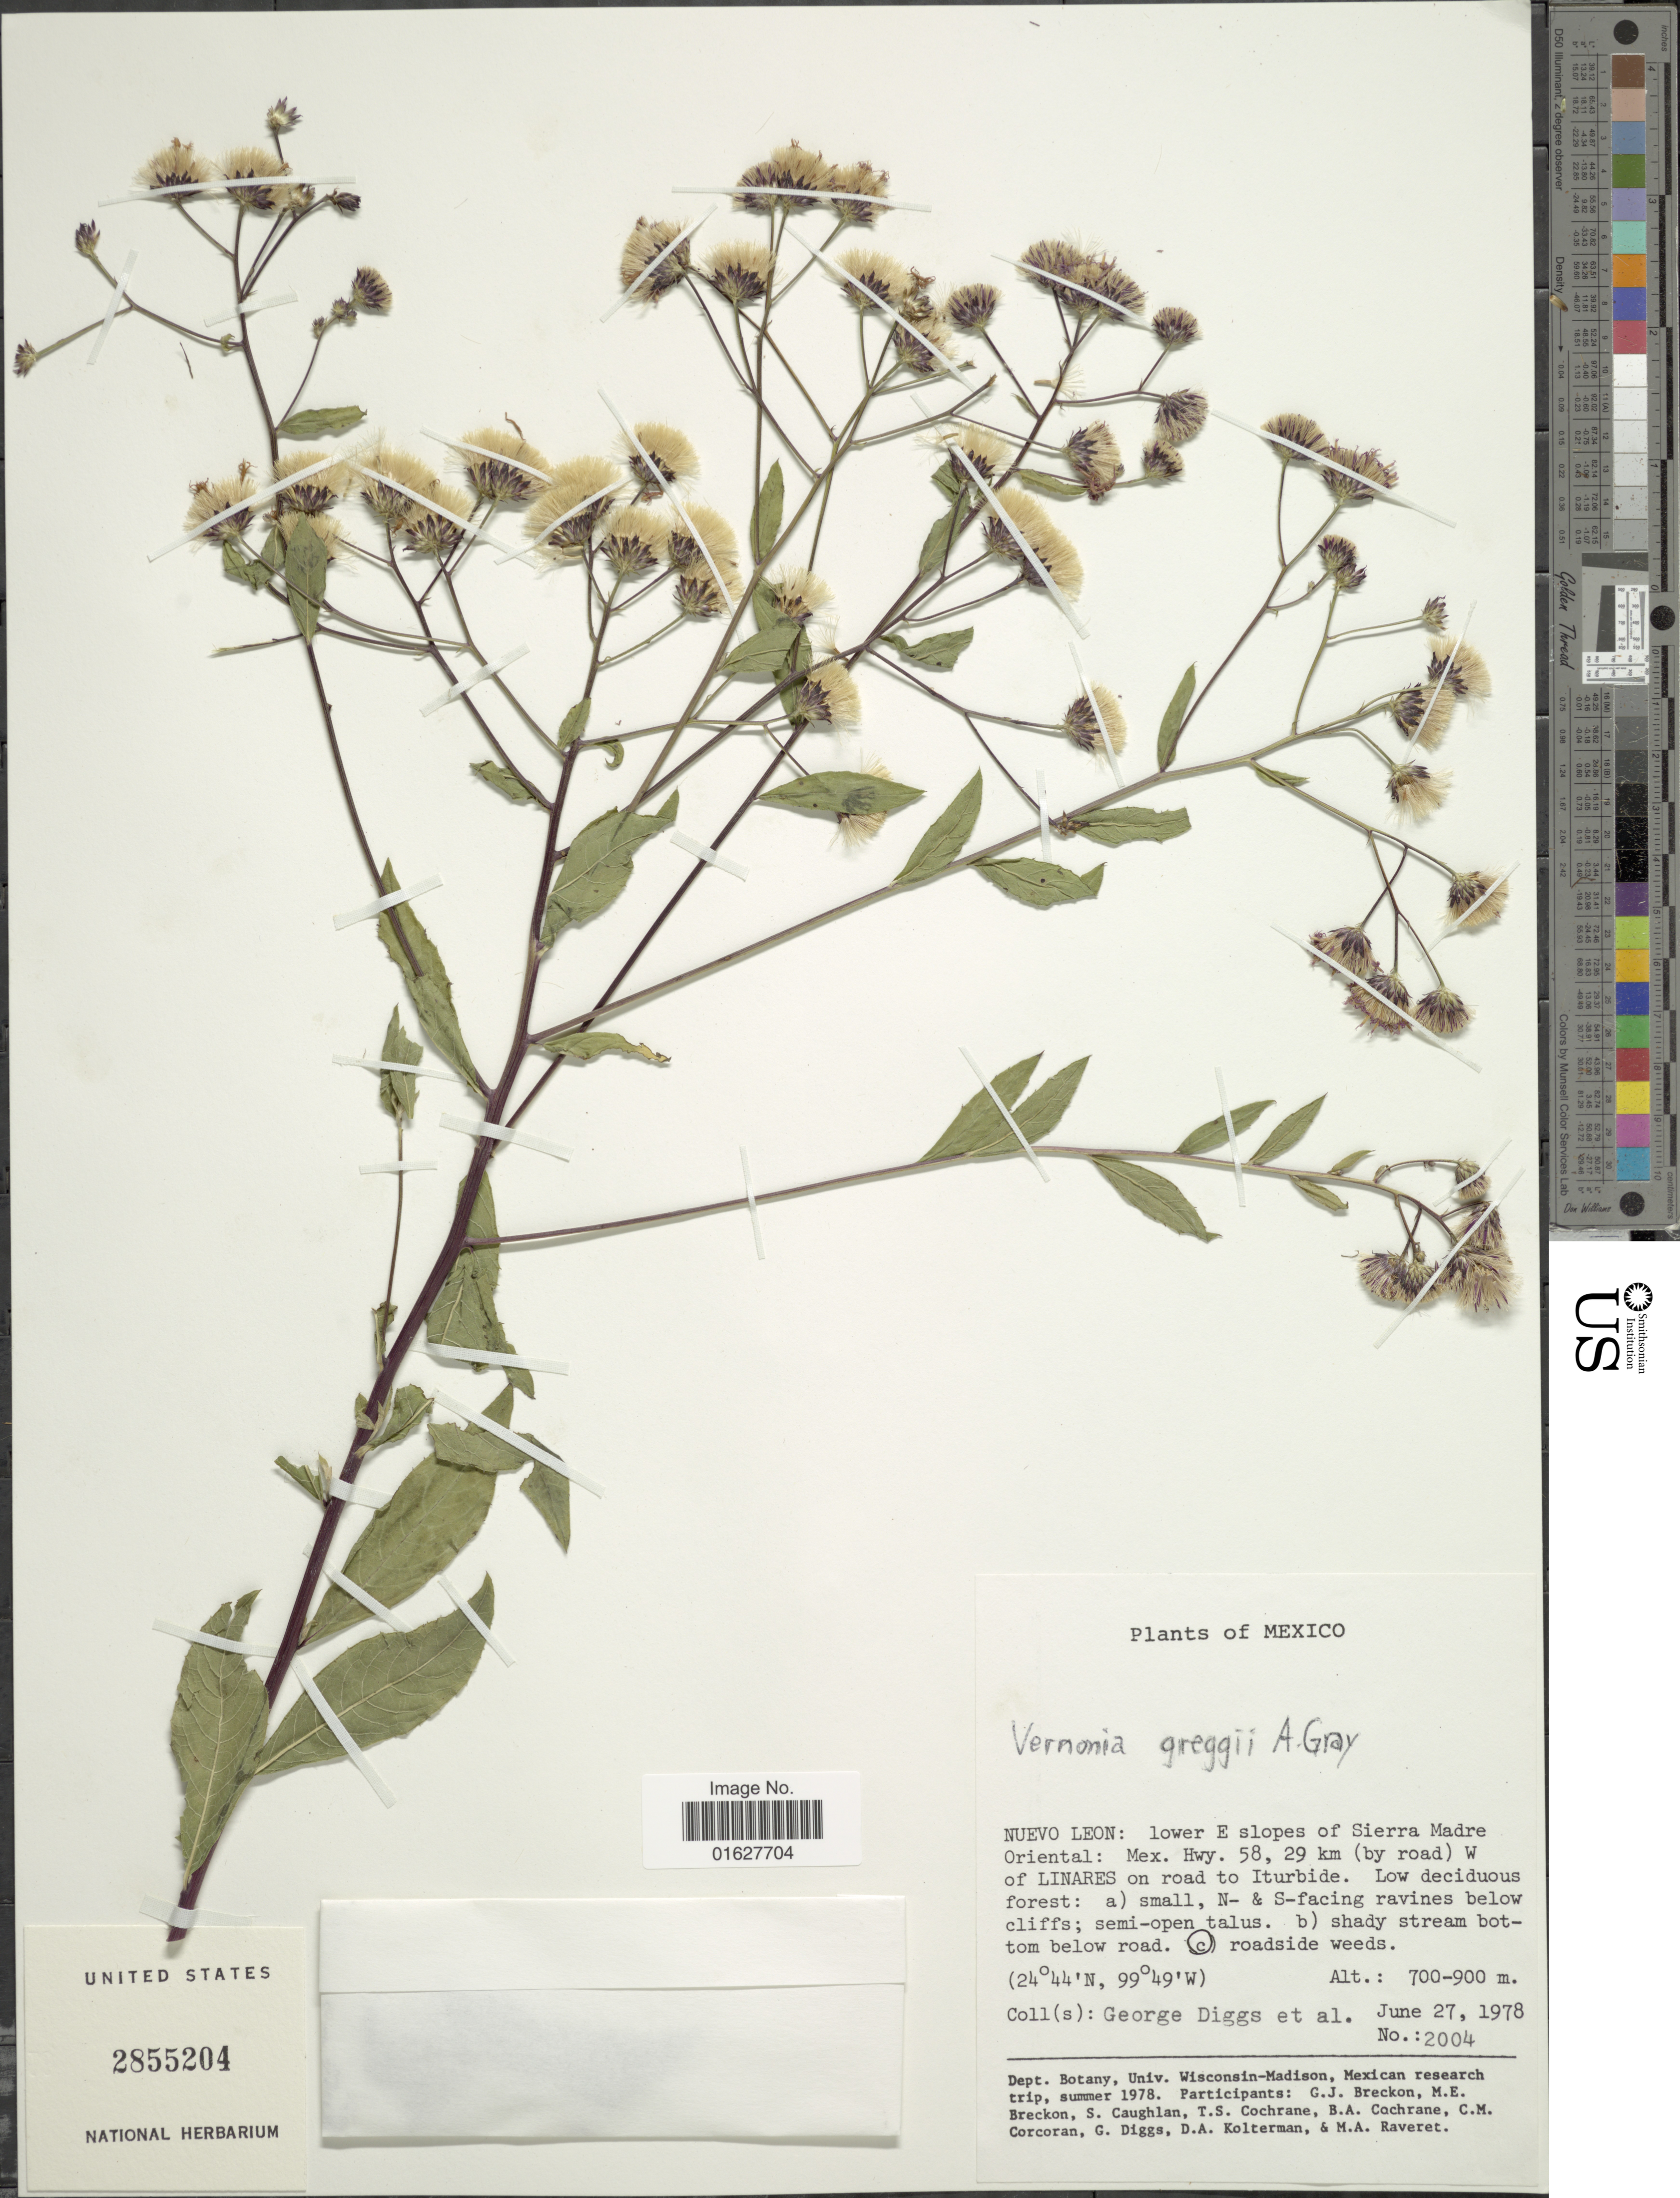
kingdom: Plantae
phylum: Tracheophyta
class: Magnoliopsida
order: Asterales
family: Asteraceae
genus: Vernonia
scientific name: Vernonia greggii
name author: A. Gray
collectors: G. Diggs & et al.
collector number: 2004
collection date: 1978-06-27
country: Mexico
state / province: Nuevo León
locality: Mexico, Nuevo León: Lower E slopes of Sierra Madre Oriental: Mex. Hwy. 58, 29 km (by road) W of Linares on road to Iturbide. Low Deciduous forest: c) roadside weeds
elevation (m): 700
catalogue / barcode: US 2855204